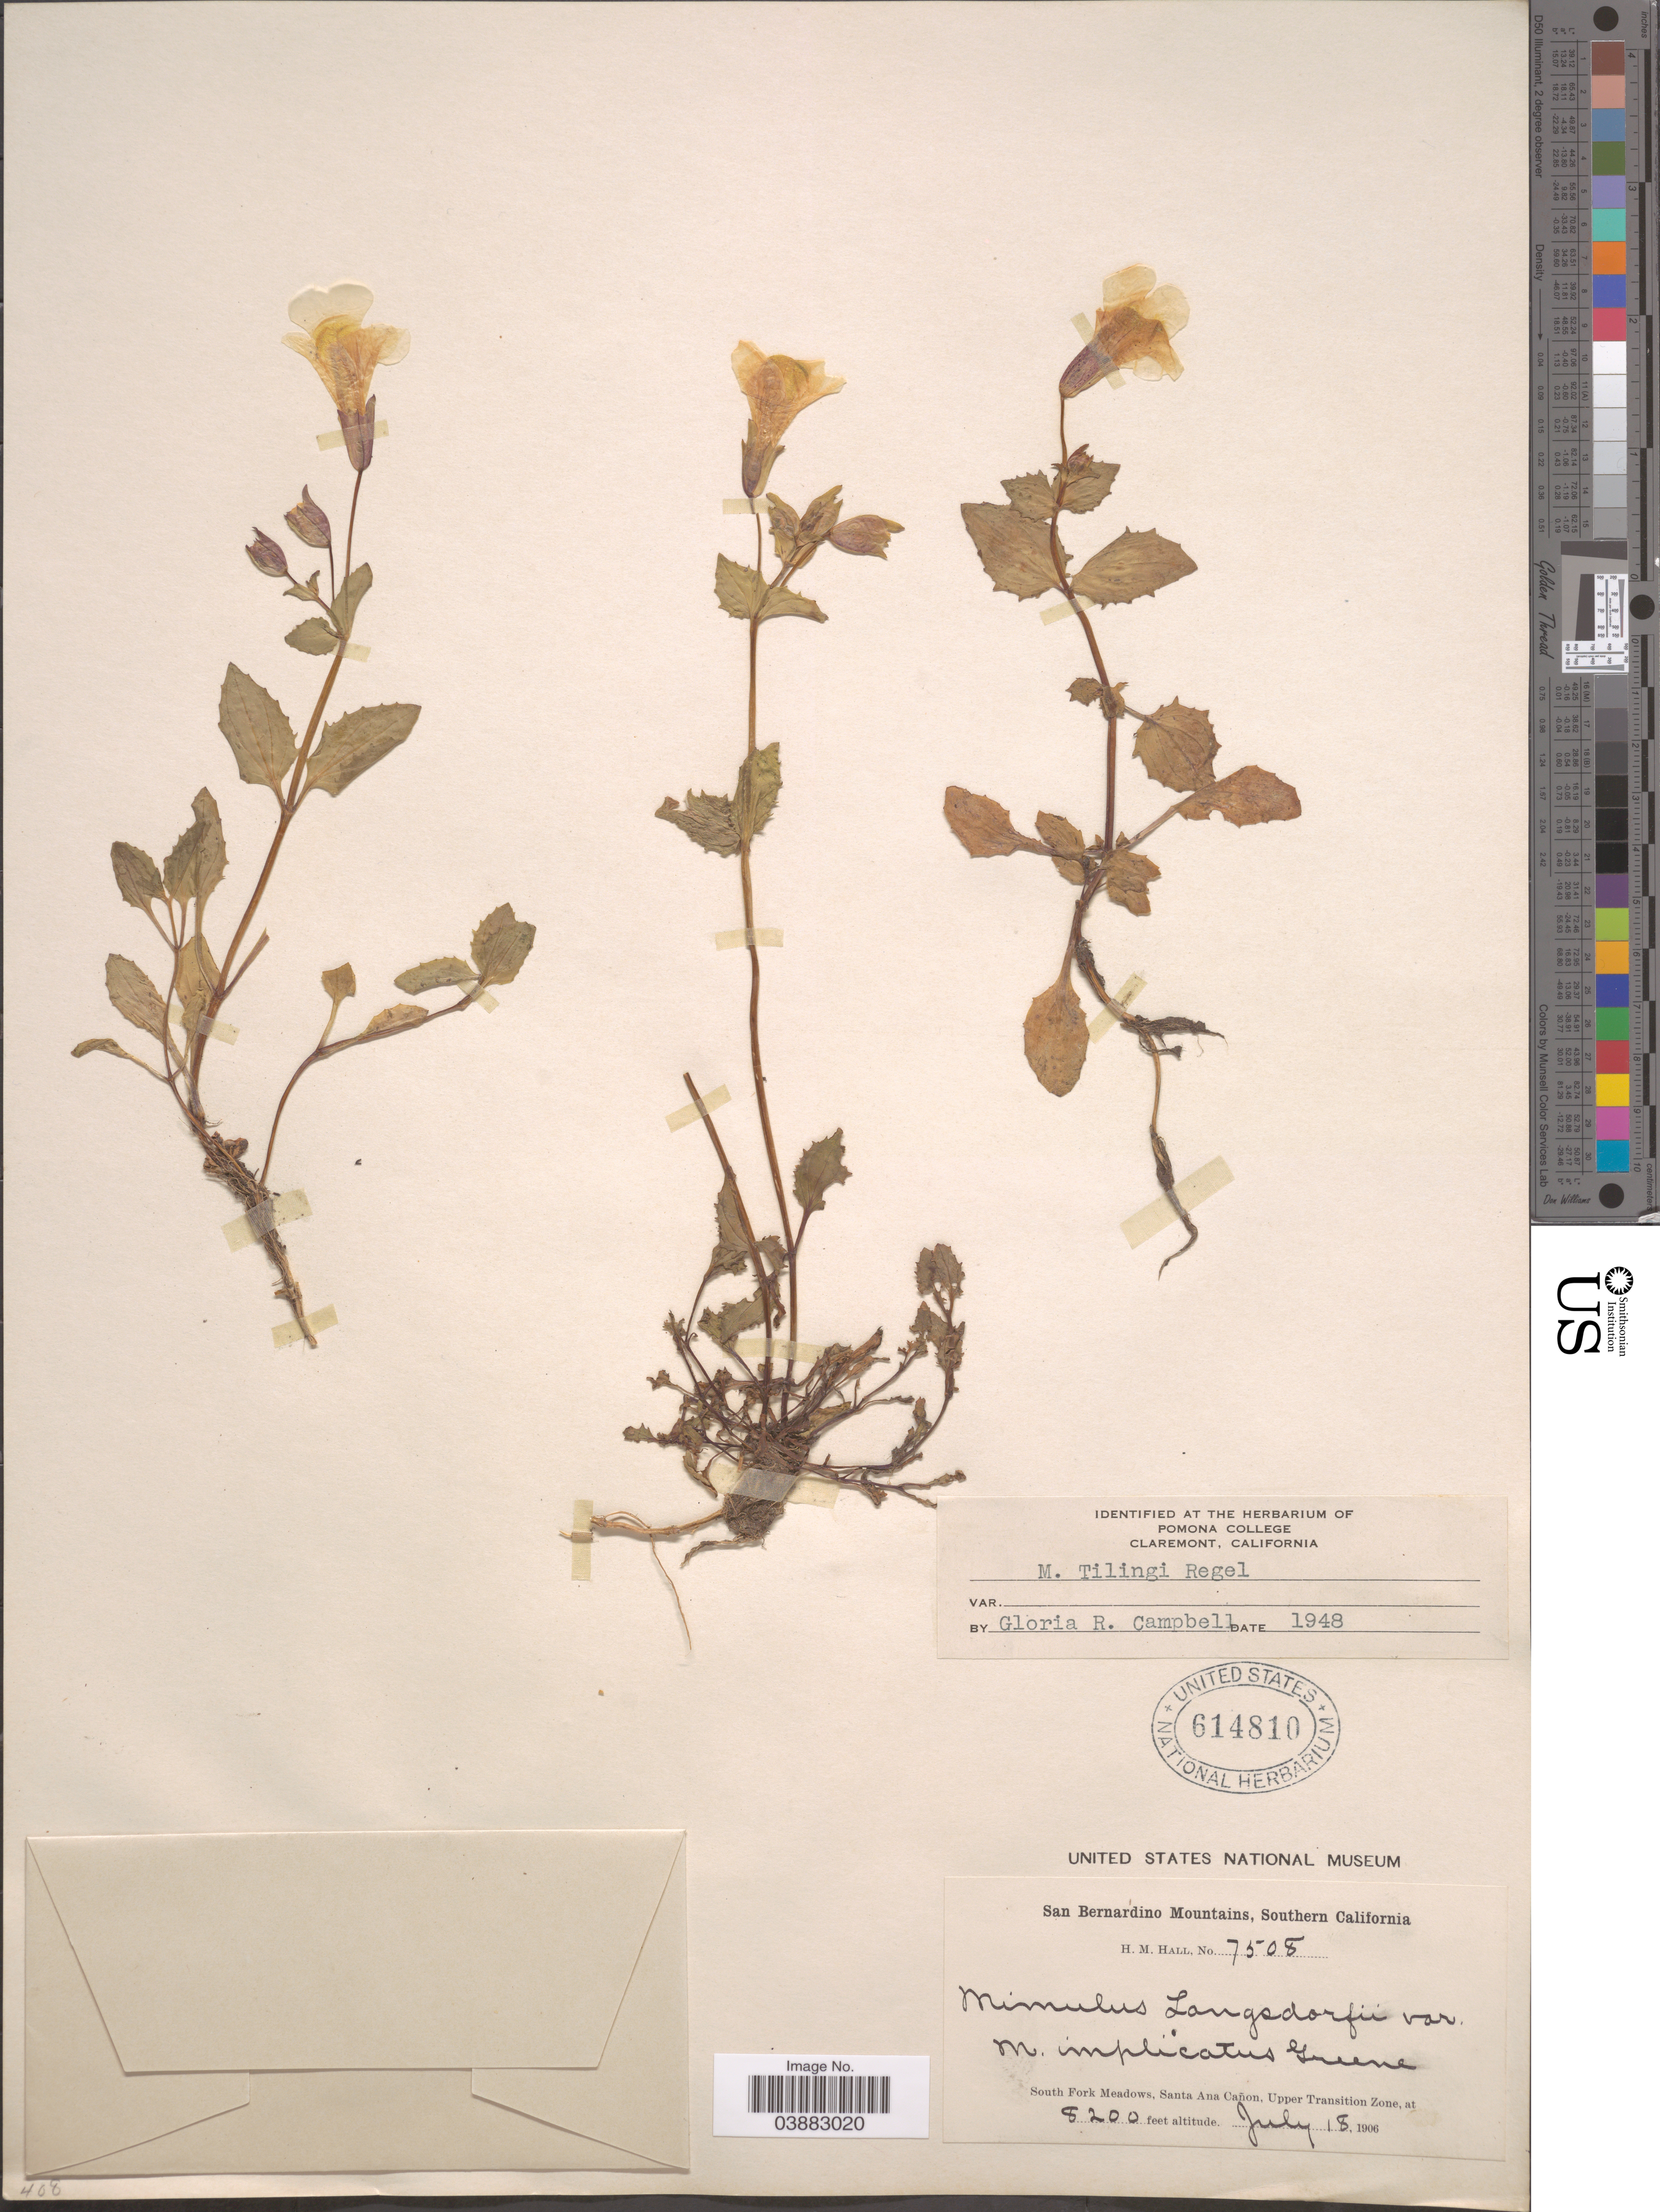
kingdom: Plantae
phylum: Tracheophyta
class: Magnoliopsida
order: Lamiales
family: Phrymaceae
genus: Mimulus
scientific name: Mimulus tilingii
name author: Regel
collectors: H. M. Hall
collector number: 7508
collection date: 1906-07-18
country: United States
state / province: California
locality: South Fork Meadows, Santa Ana Cañon, Upper Transition Zone.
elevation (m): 2499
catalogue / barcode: US 614810